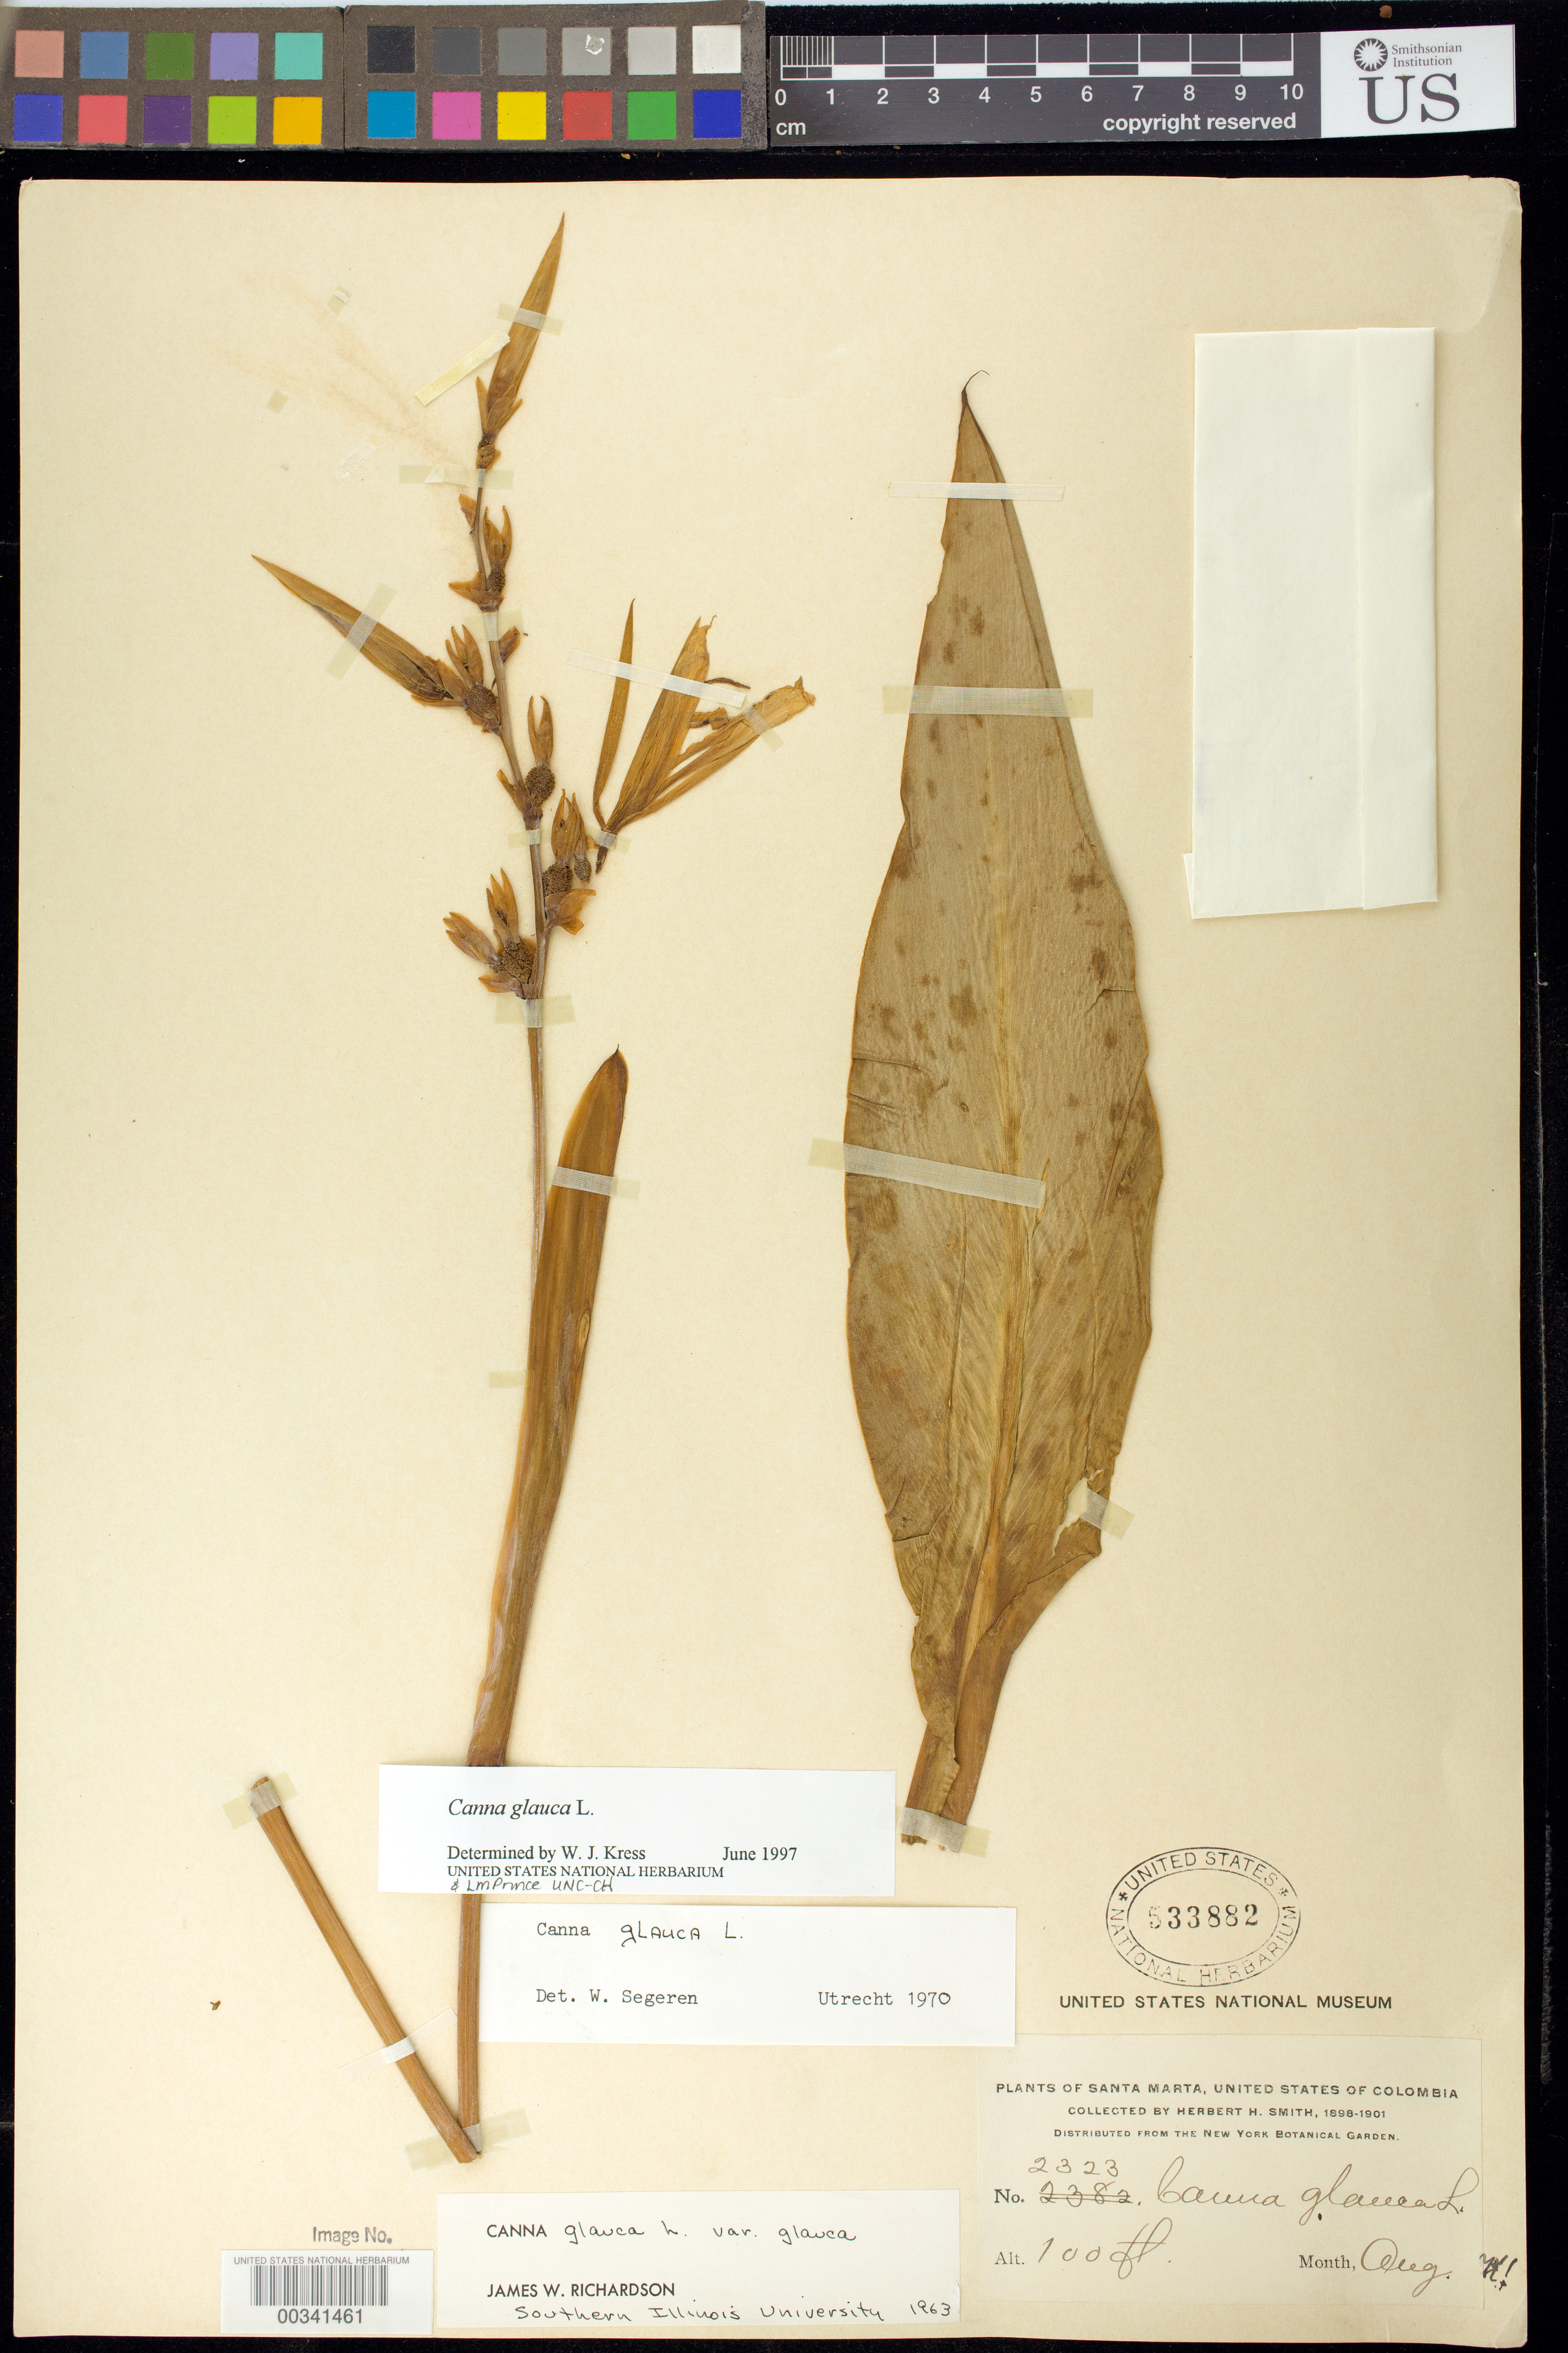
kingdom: Plantae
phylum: Tracheophyta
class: Liliopsida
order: Zingiberales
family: Cannaceae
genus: Canna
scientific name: Canna glauca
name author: L.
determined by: Segeren, W.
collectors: Herbert H. Smith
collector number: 2323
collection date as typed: Aug 1898 to -- Aug 1901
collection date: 1898-08/1901-08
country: Colombia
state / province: Magdalena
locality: Plants of Santa Marta, united states of Colombia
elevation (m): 30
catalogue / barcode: US 533882